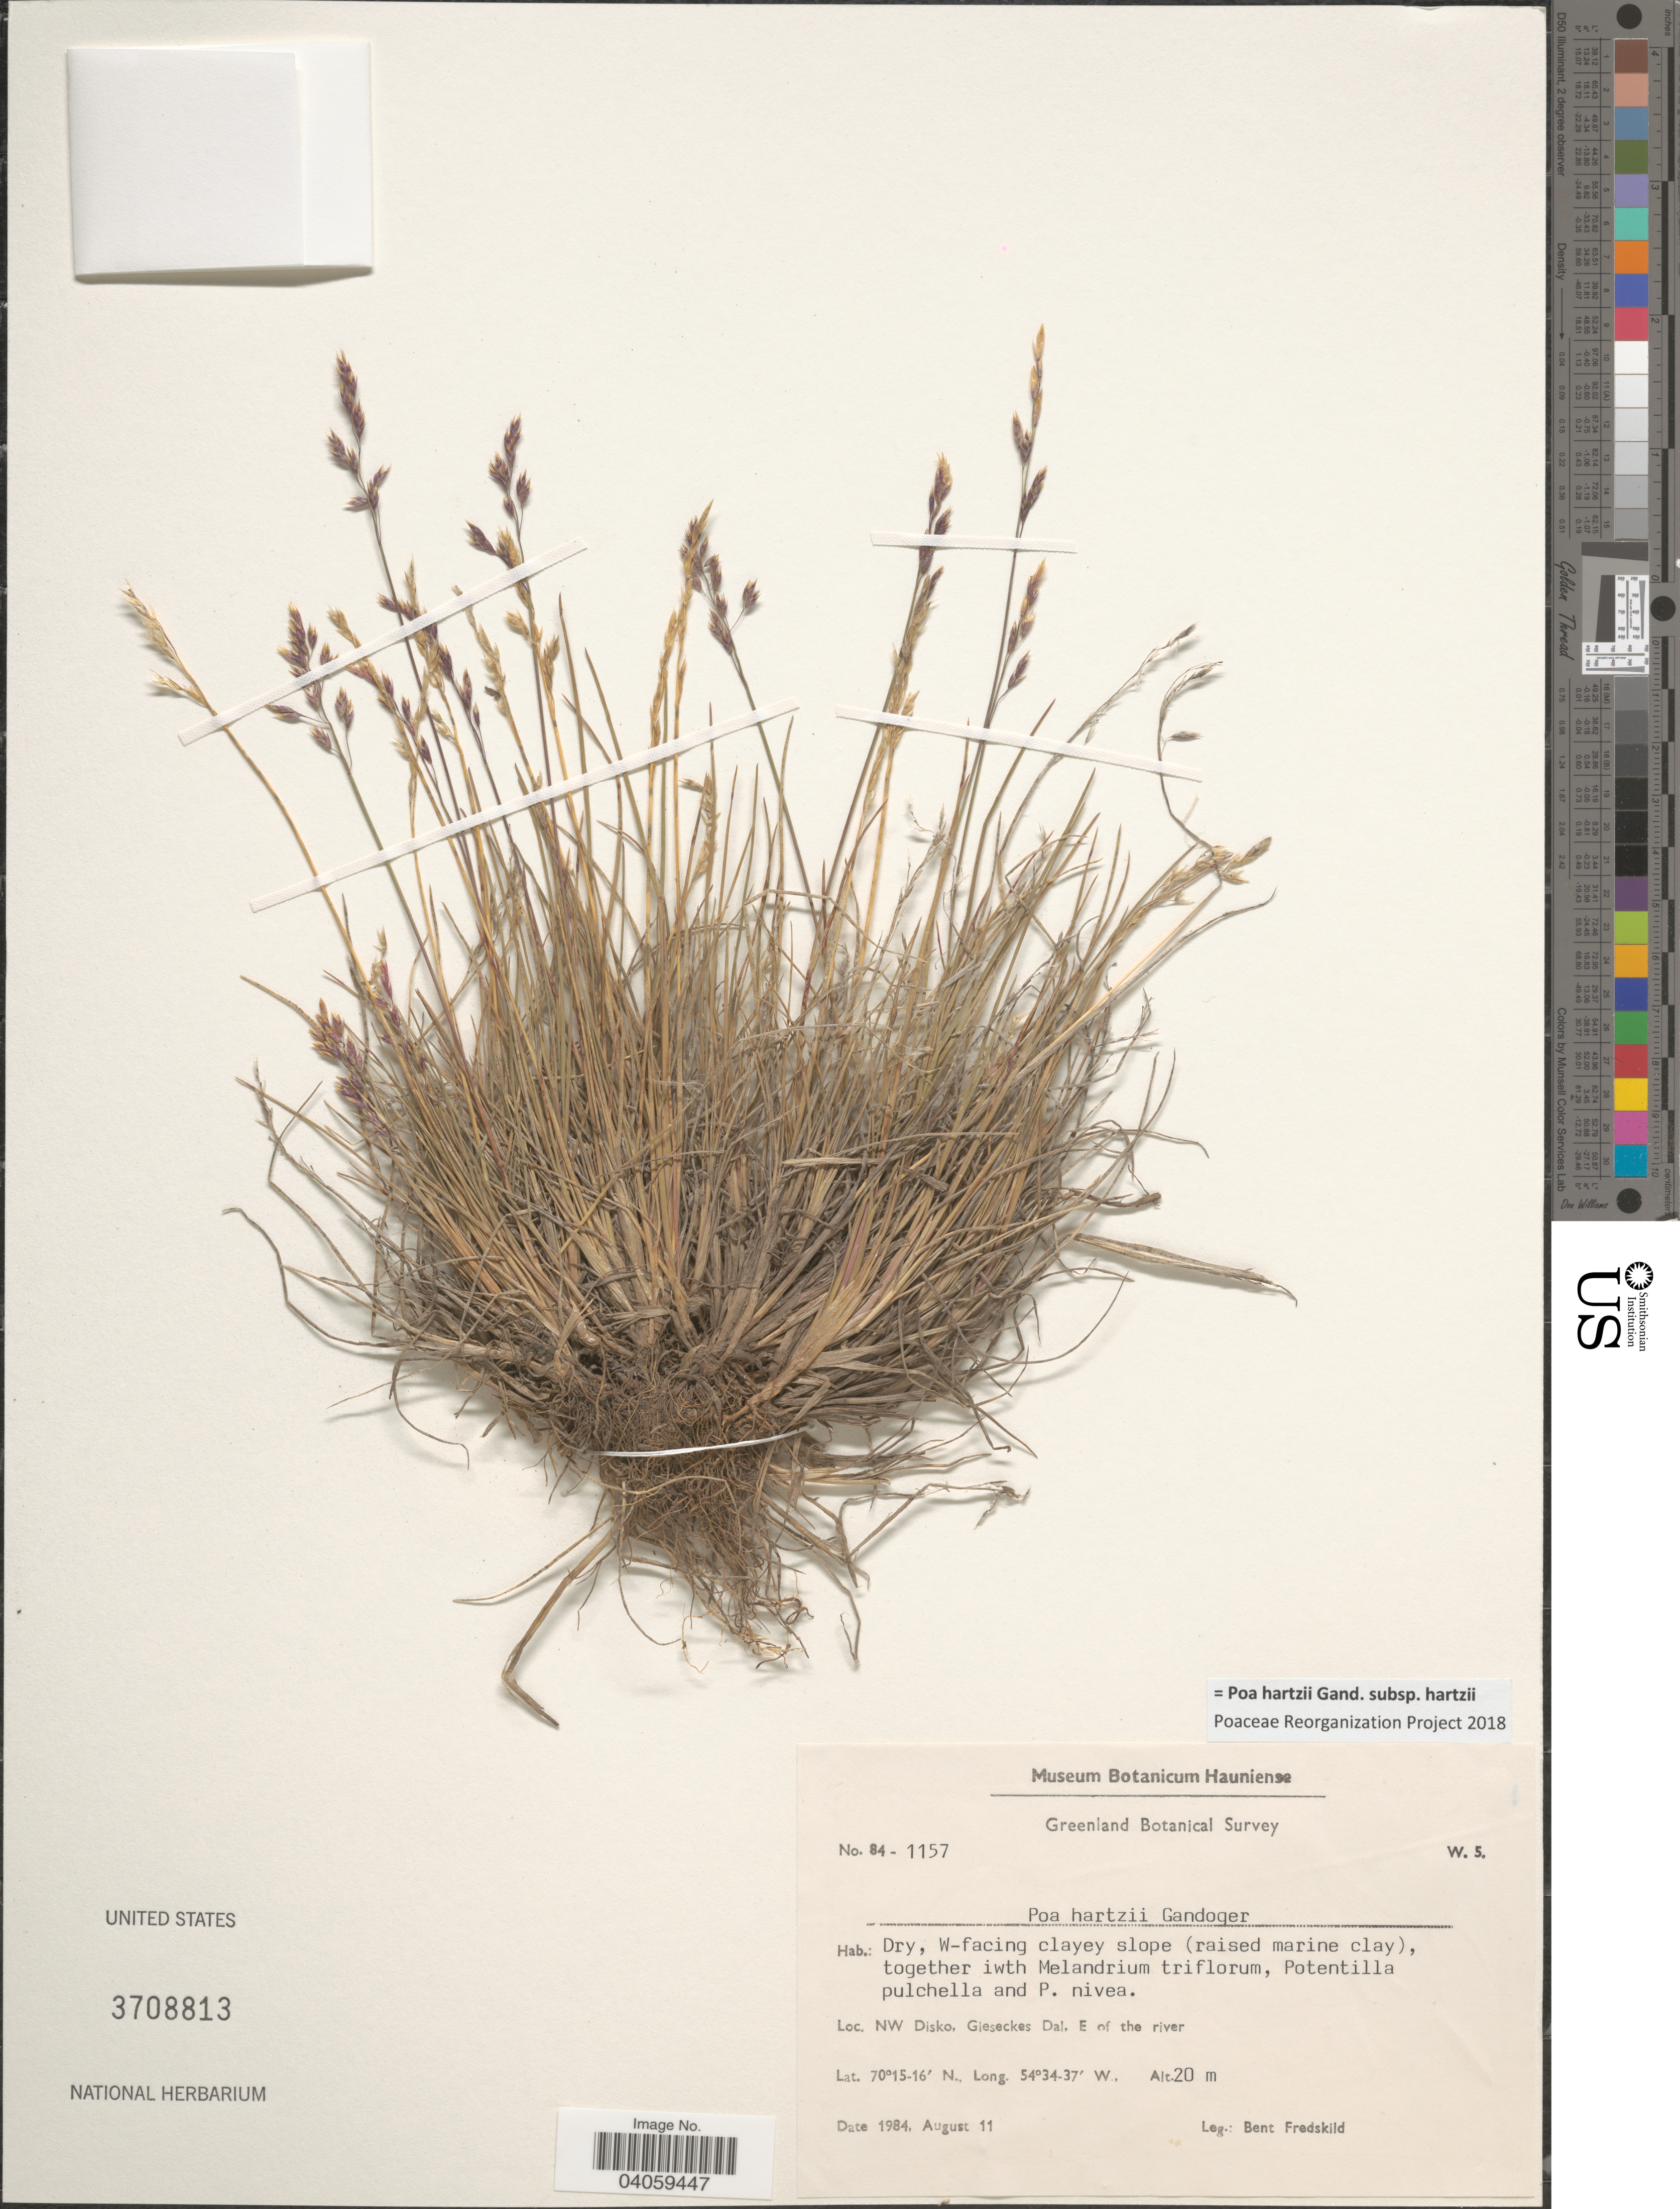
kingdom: Plantae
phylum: Tracheophyta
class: Liliopsida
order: Poales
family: Poaceae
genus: Poa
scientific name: Poa hartzii subsp. hartzii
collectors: B. Fredskild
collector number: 84-1157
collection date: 1984-08-11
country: Greenland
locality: Dry, W-facing clayey slope. NW Disko, Gleseckes Dal, E of the river.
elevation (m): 20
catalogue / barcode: US 3708813